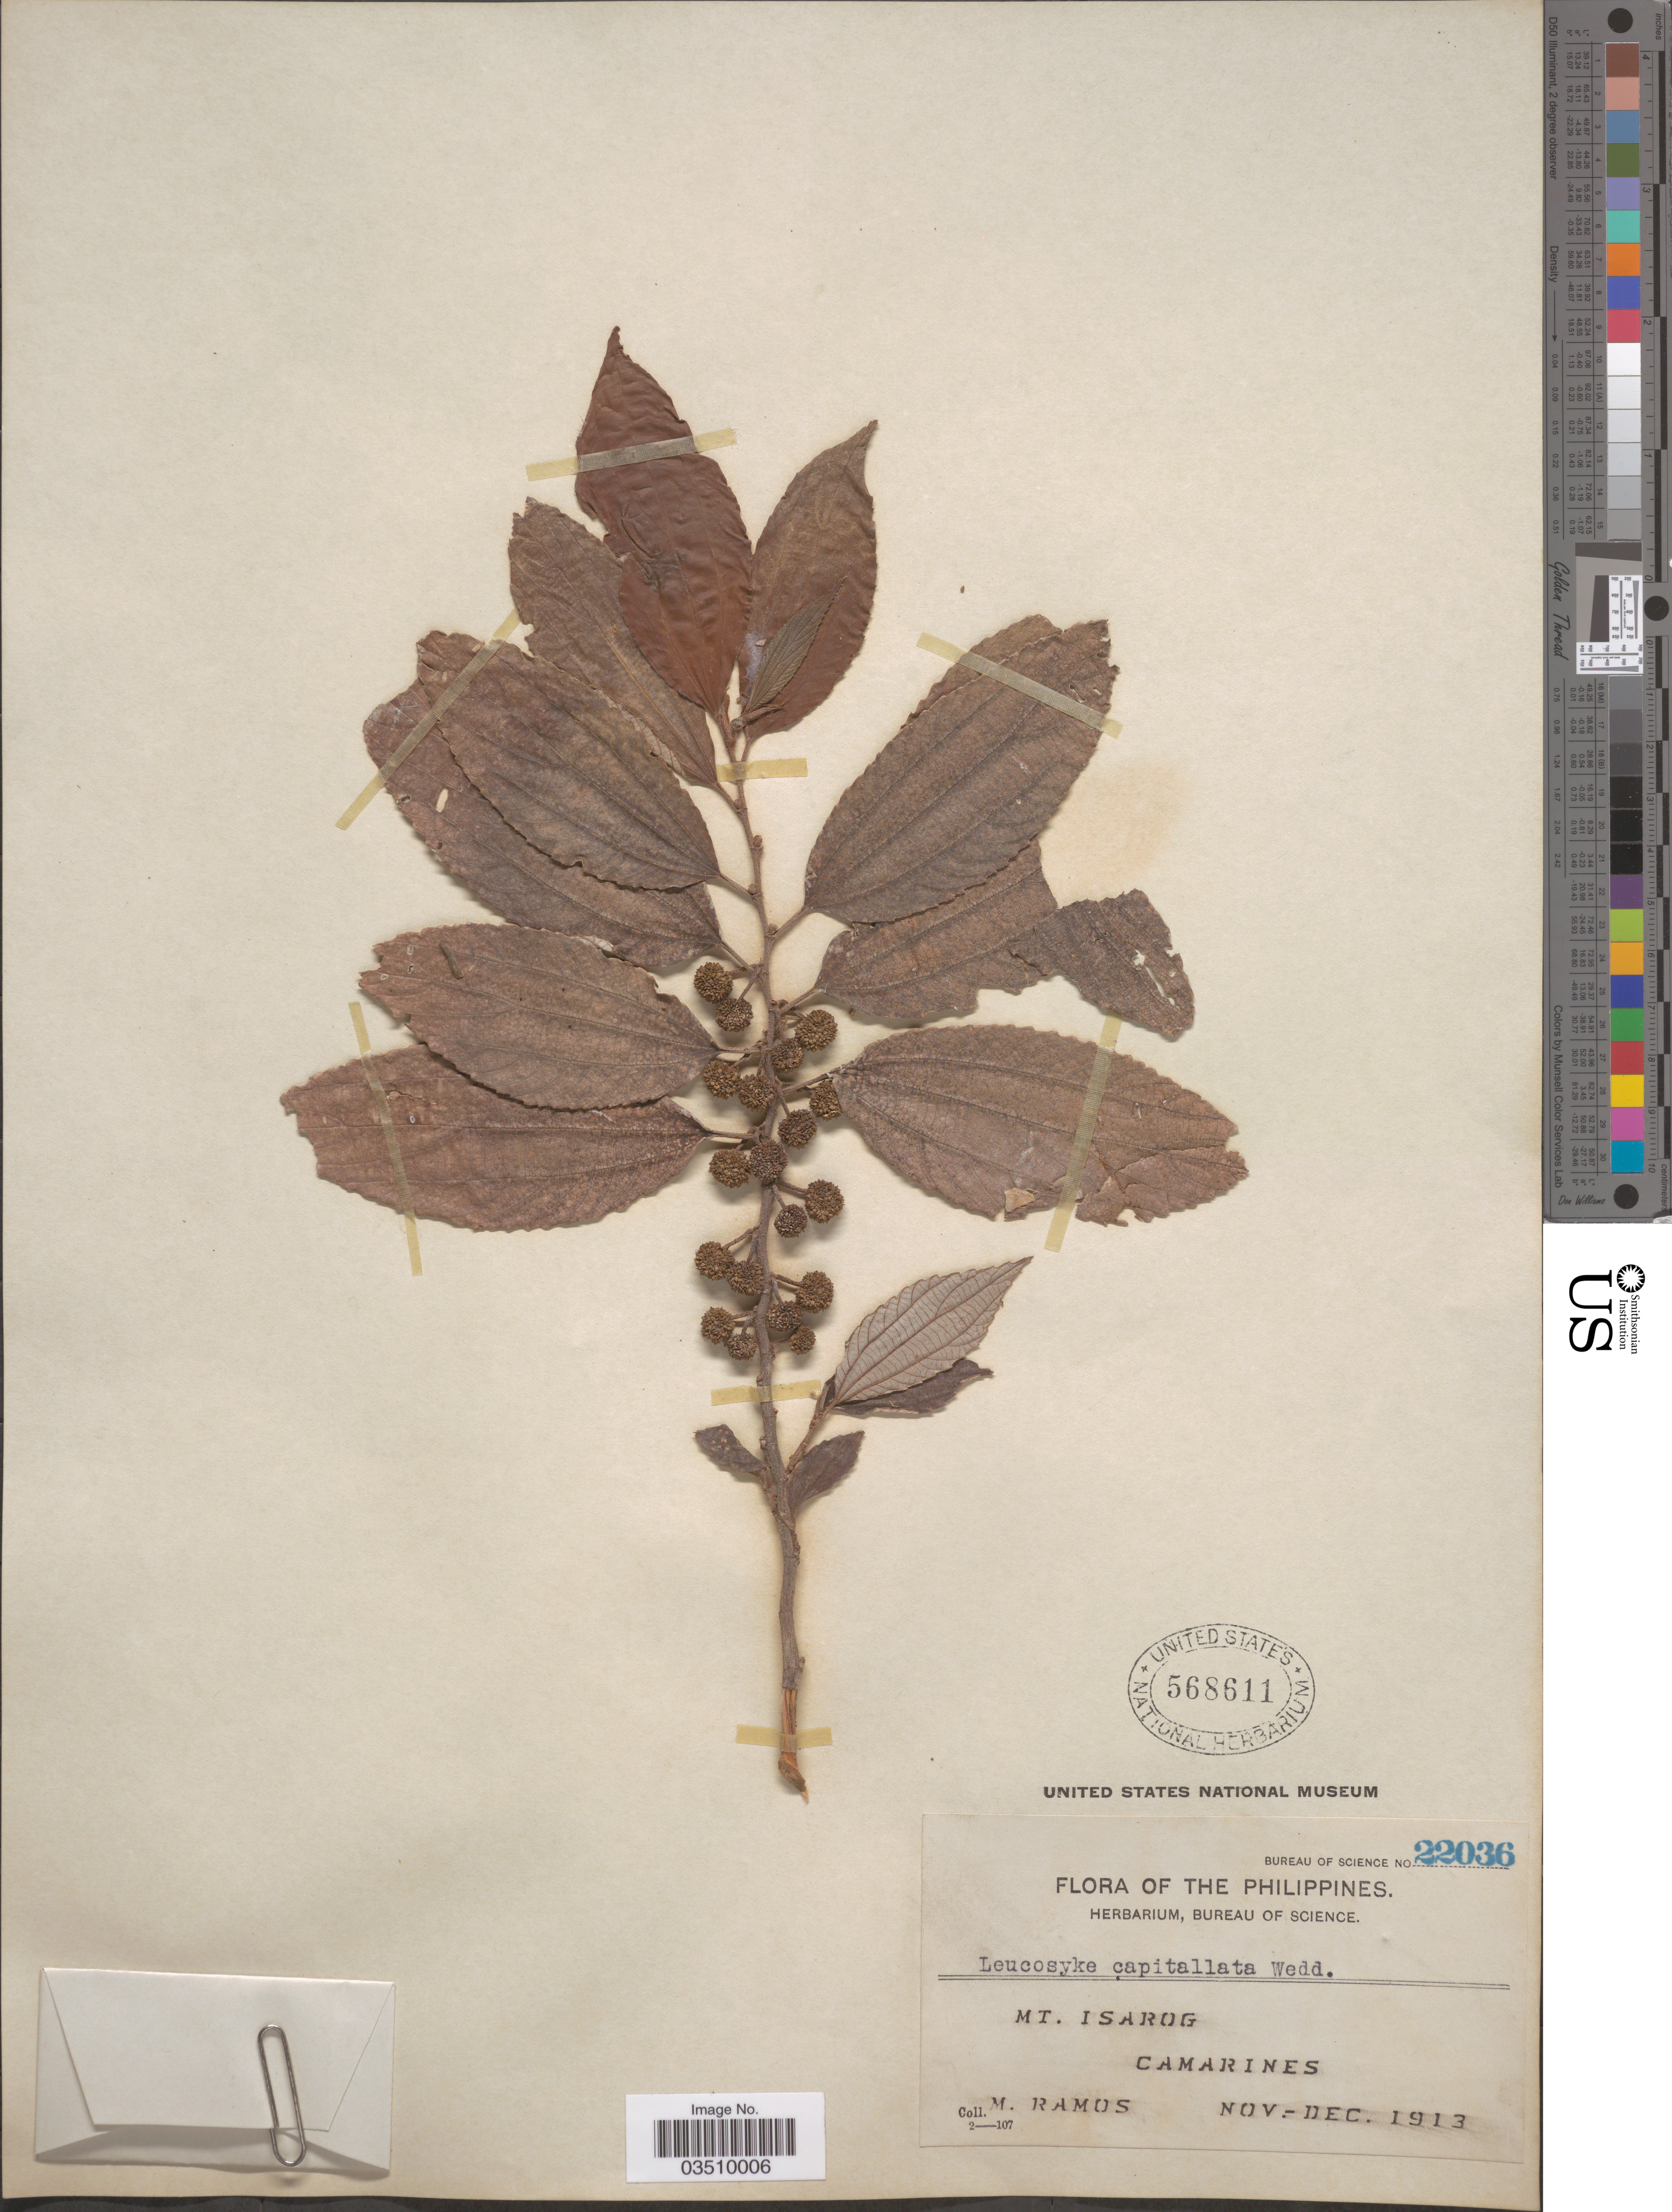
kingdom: Plantae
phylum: Tracheophyta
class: Magnoliopsida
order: Rosales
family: Urticaceae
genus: Leucosyke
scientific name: Leucosyke capitellata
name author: (Poir.) Wedd.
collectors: M. Ramos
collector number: Bureau of Science 22036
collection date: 1913-11/1913-12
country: Philippines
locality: Mt. Isarog. Camarines.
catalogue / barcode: US 568611